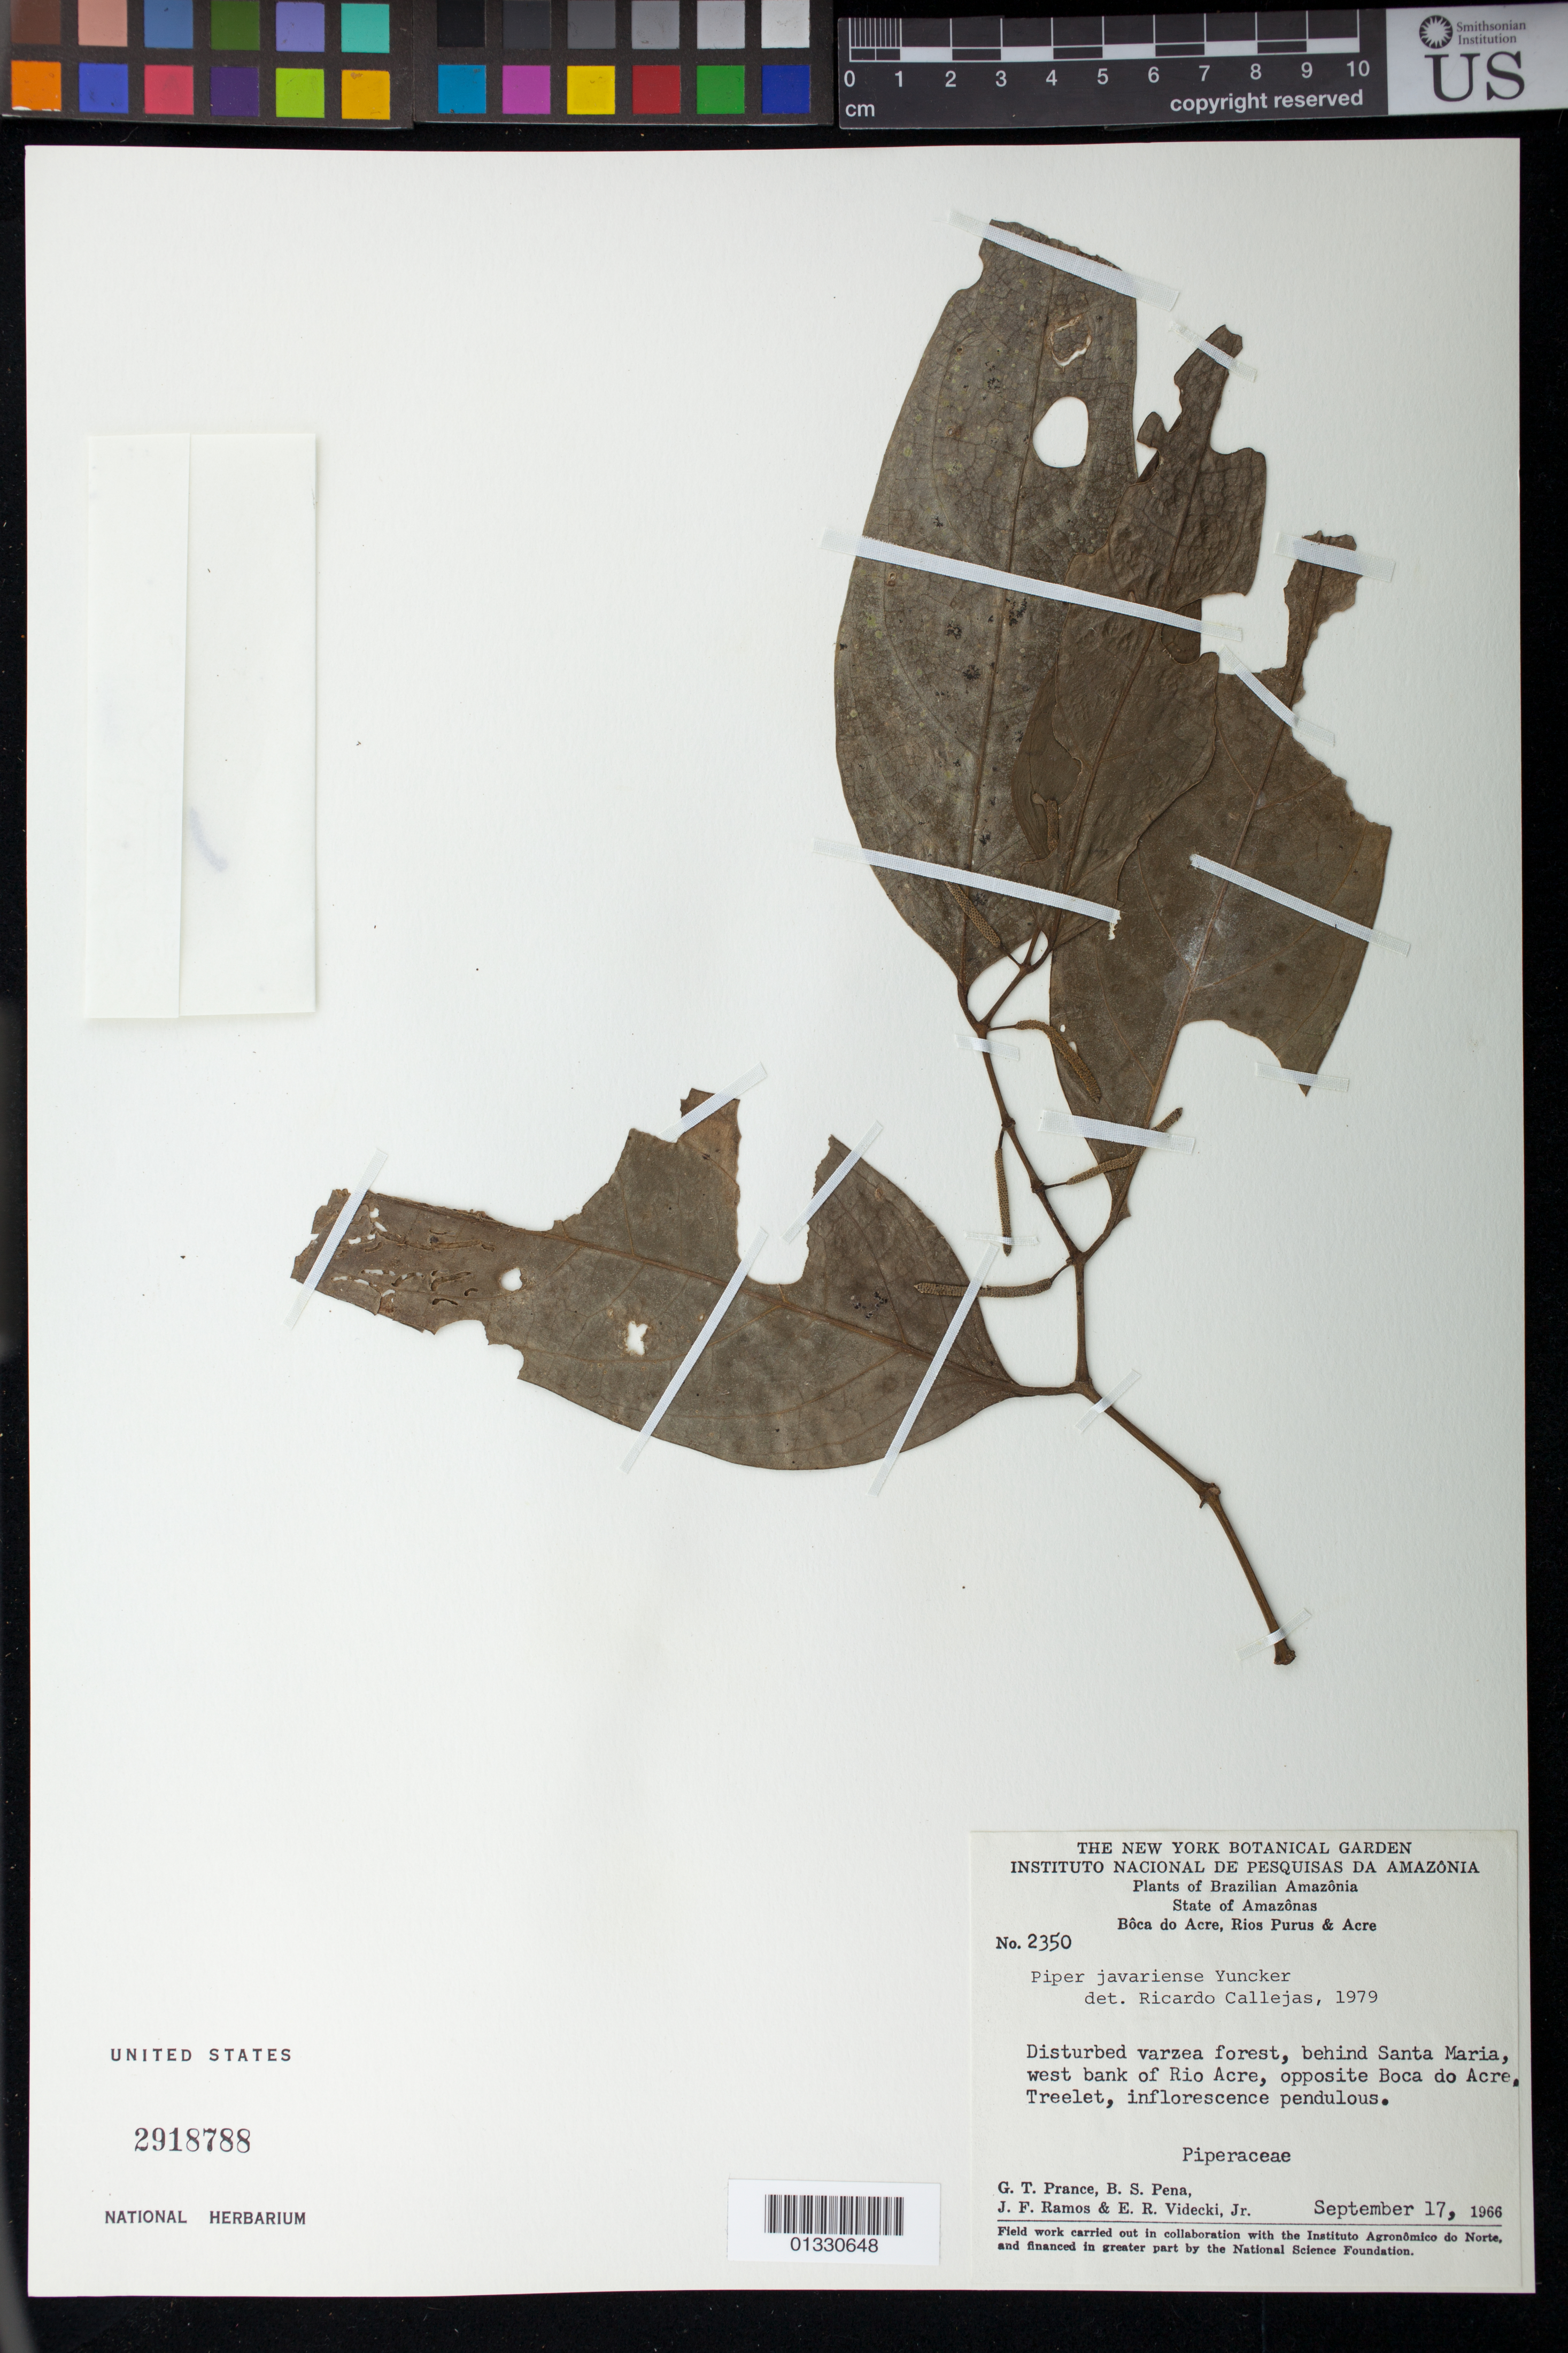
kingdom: Plantae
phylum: Tracheophyta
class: Magnoliopsida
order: Piperales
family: Piperaceae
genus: Piper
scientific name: Piper javariense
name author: Yunck.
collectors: G. T. Prance, B. S. Pena, J. F. Ramos & E. R. Videcki Jr.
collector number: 2350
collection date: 1966-09-17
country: Brazil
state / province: Amazonas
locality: Behind Santa Maria, west bank of Rio Acre, opposite Boca do Acre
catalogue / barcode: US 2918788